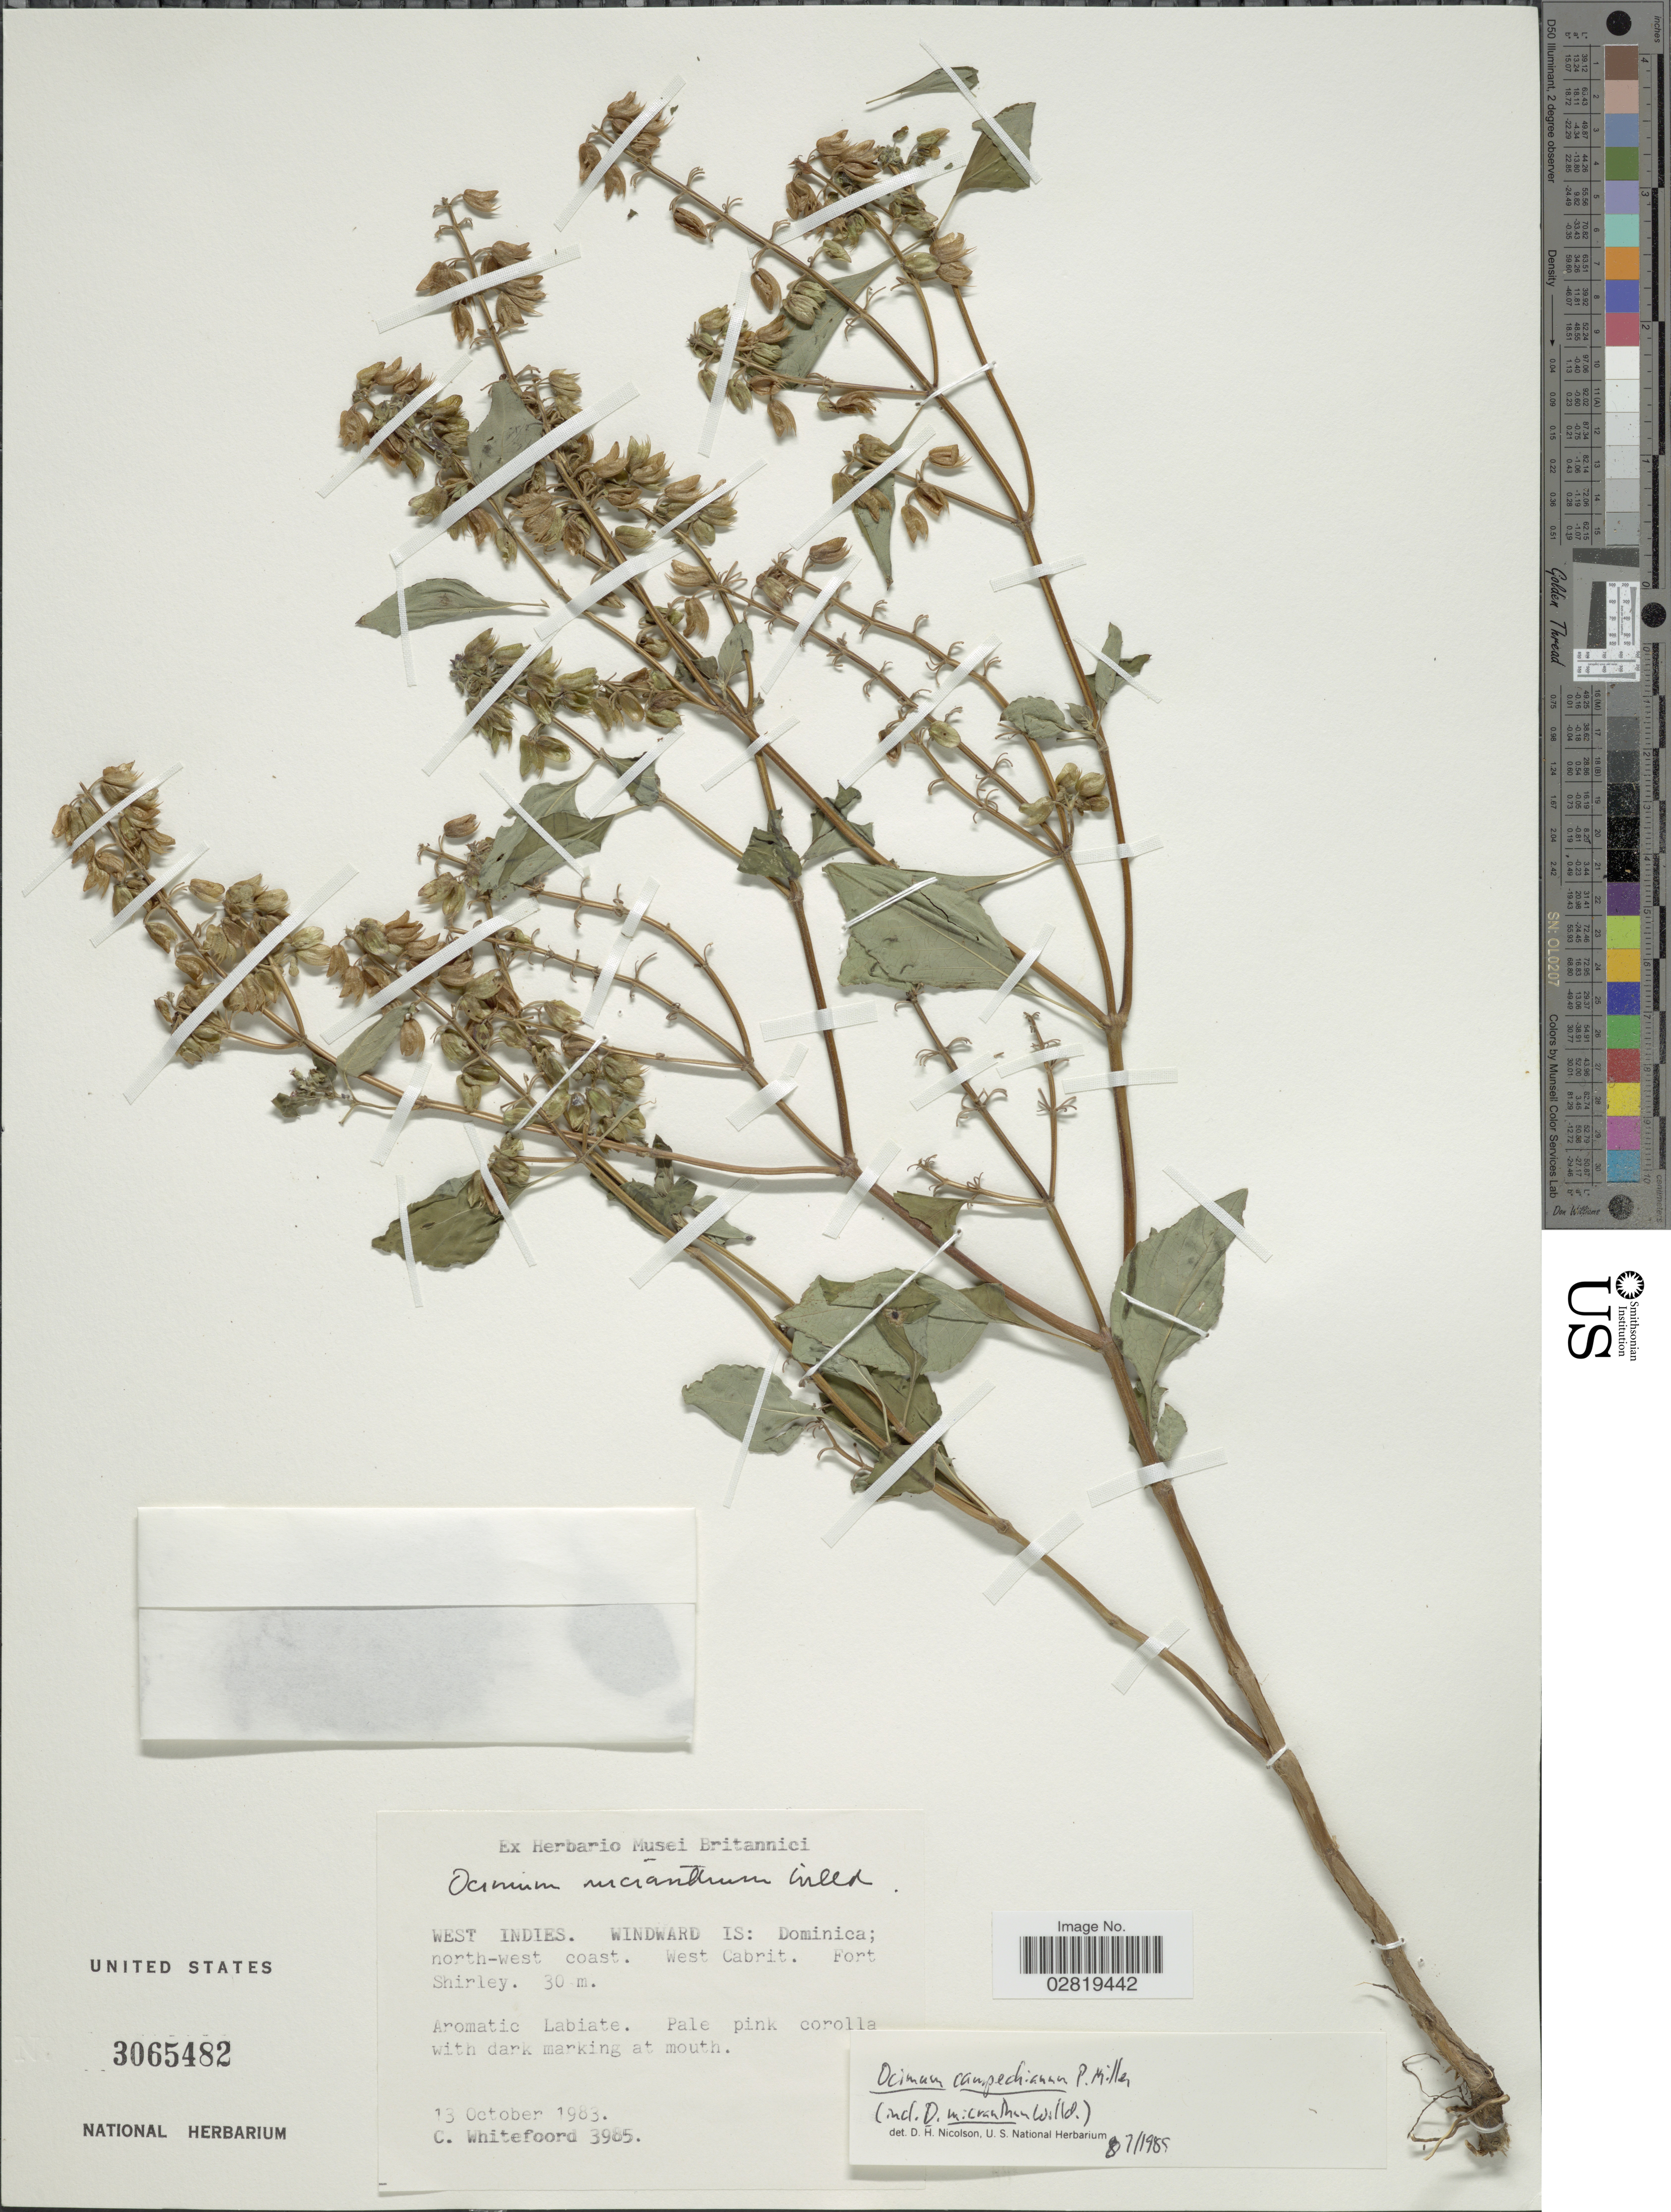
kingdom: Plantae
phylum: Tracheophyta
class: Magnoliopsida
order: Lamiales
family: Lamiaceae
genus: Ocimum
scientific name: Ocimum campechianum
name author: Mill.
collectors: C. Whitefoord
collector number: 3985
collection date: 1983-10-13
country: Dominica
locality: West Indies, Windward Is: Dominica, north-west coast, West Cabrit, Fort Shirley.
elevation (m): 30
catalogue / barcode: US 3065482